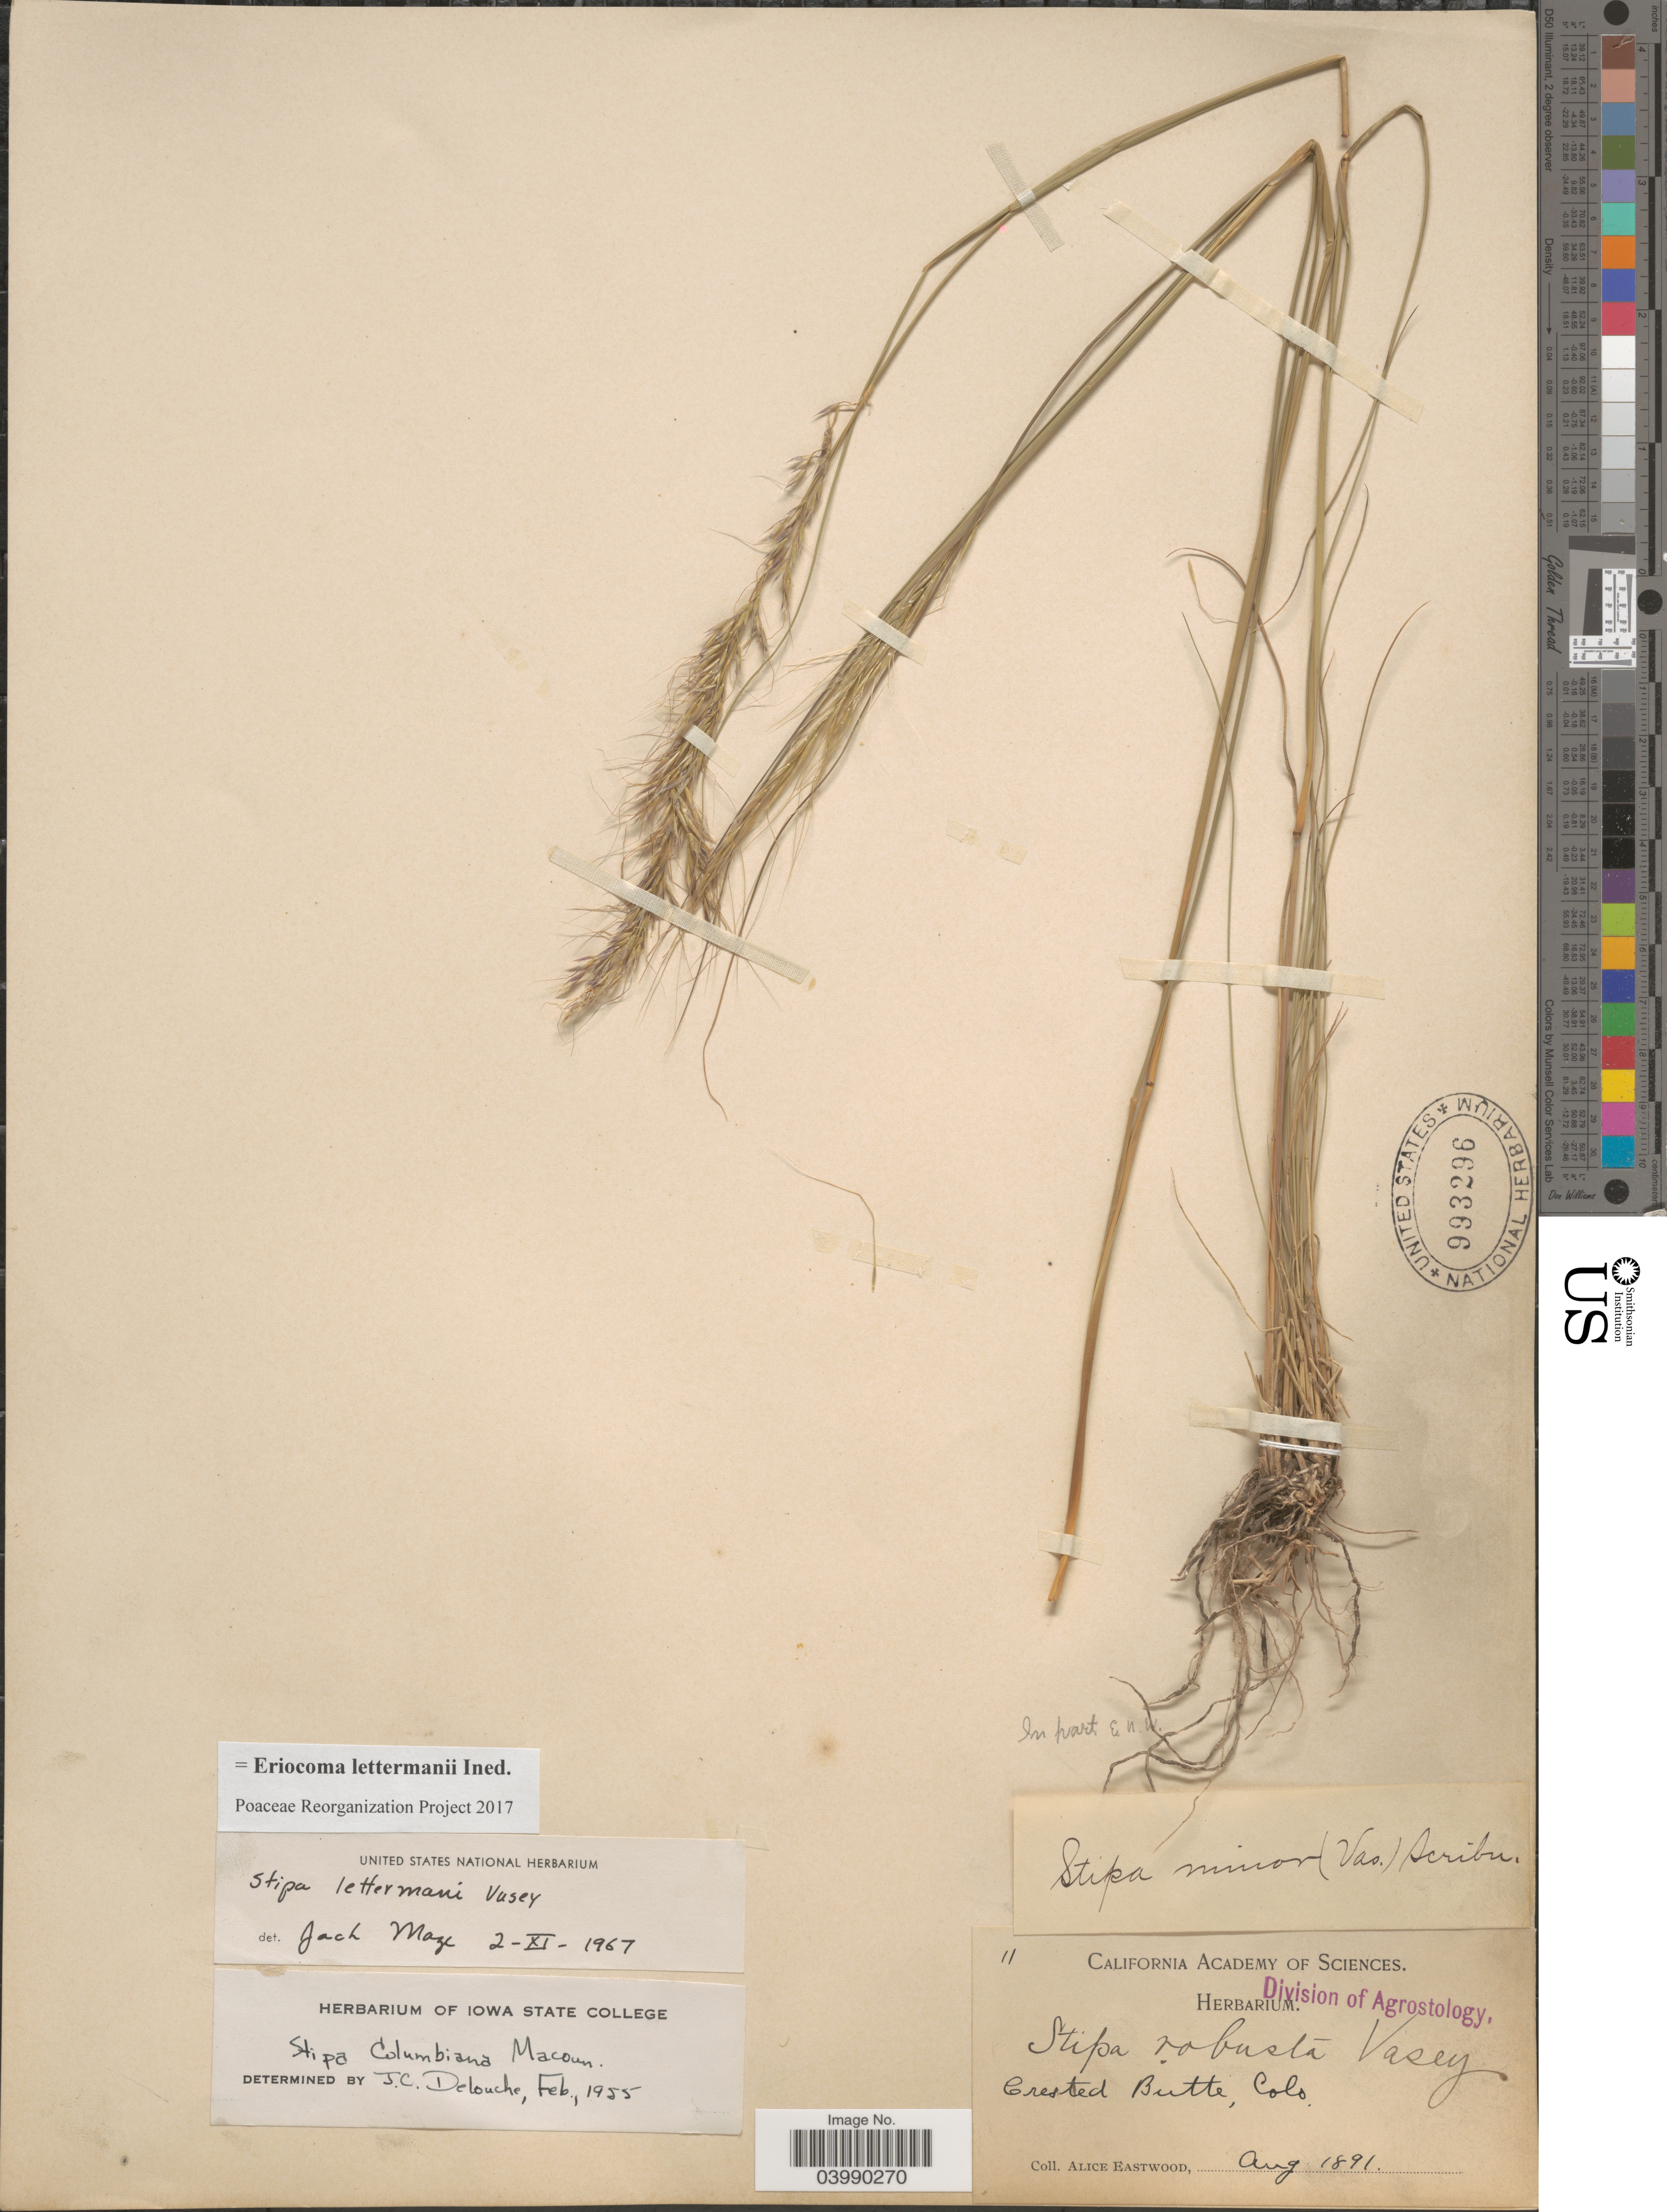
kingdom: Plantae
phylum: Tracheophyta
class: Liliopsida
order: Poales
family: Poaceae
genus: Eriocoma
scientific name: Eriocoma lettermanii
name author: (Vasey) Romasch.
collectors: A. Eastwood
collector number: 11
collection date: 1891-08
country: United States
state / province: Colorado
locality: Crested Butte.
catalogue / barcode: US 993296